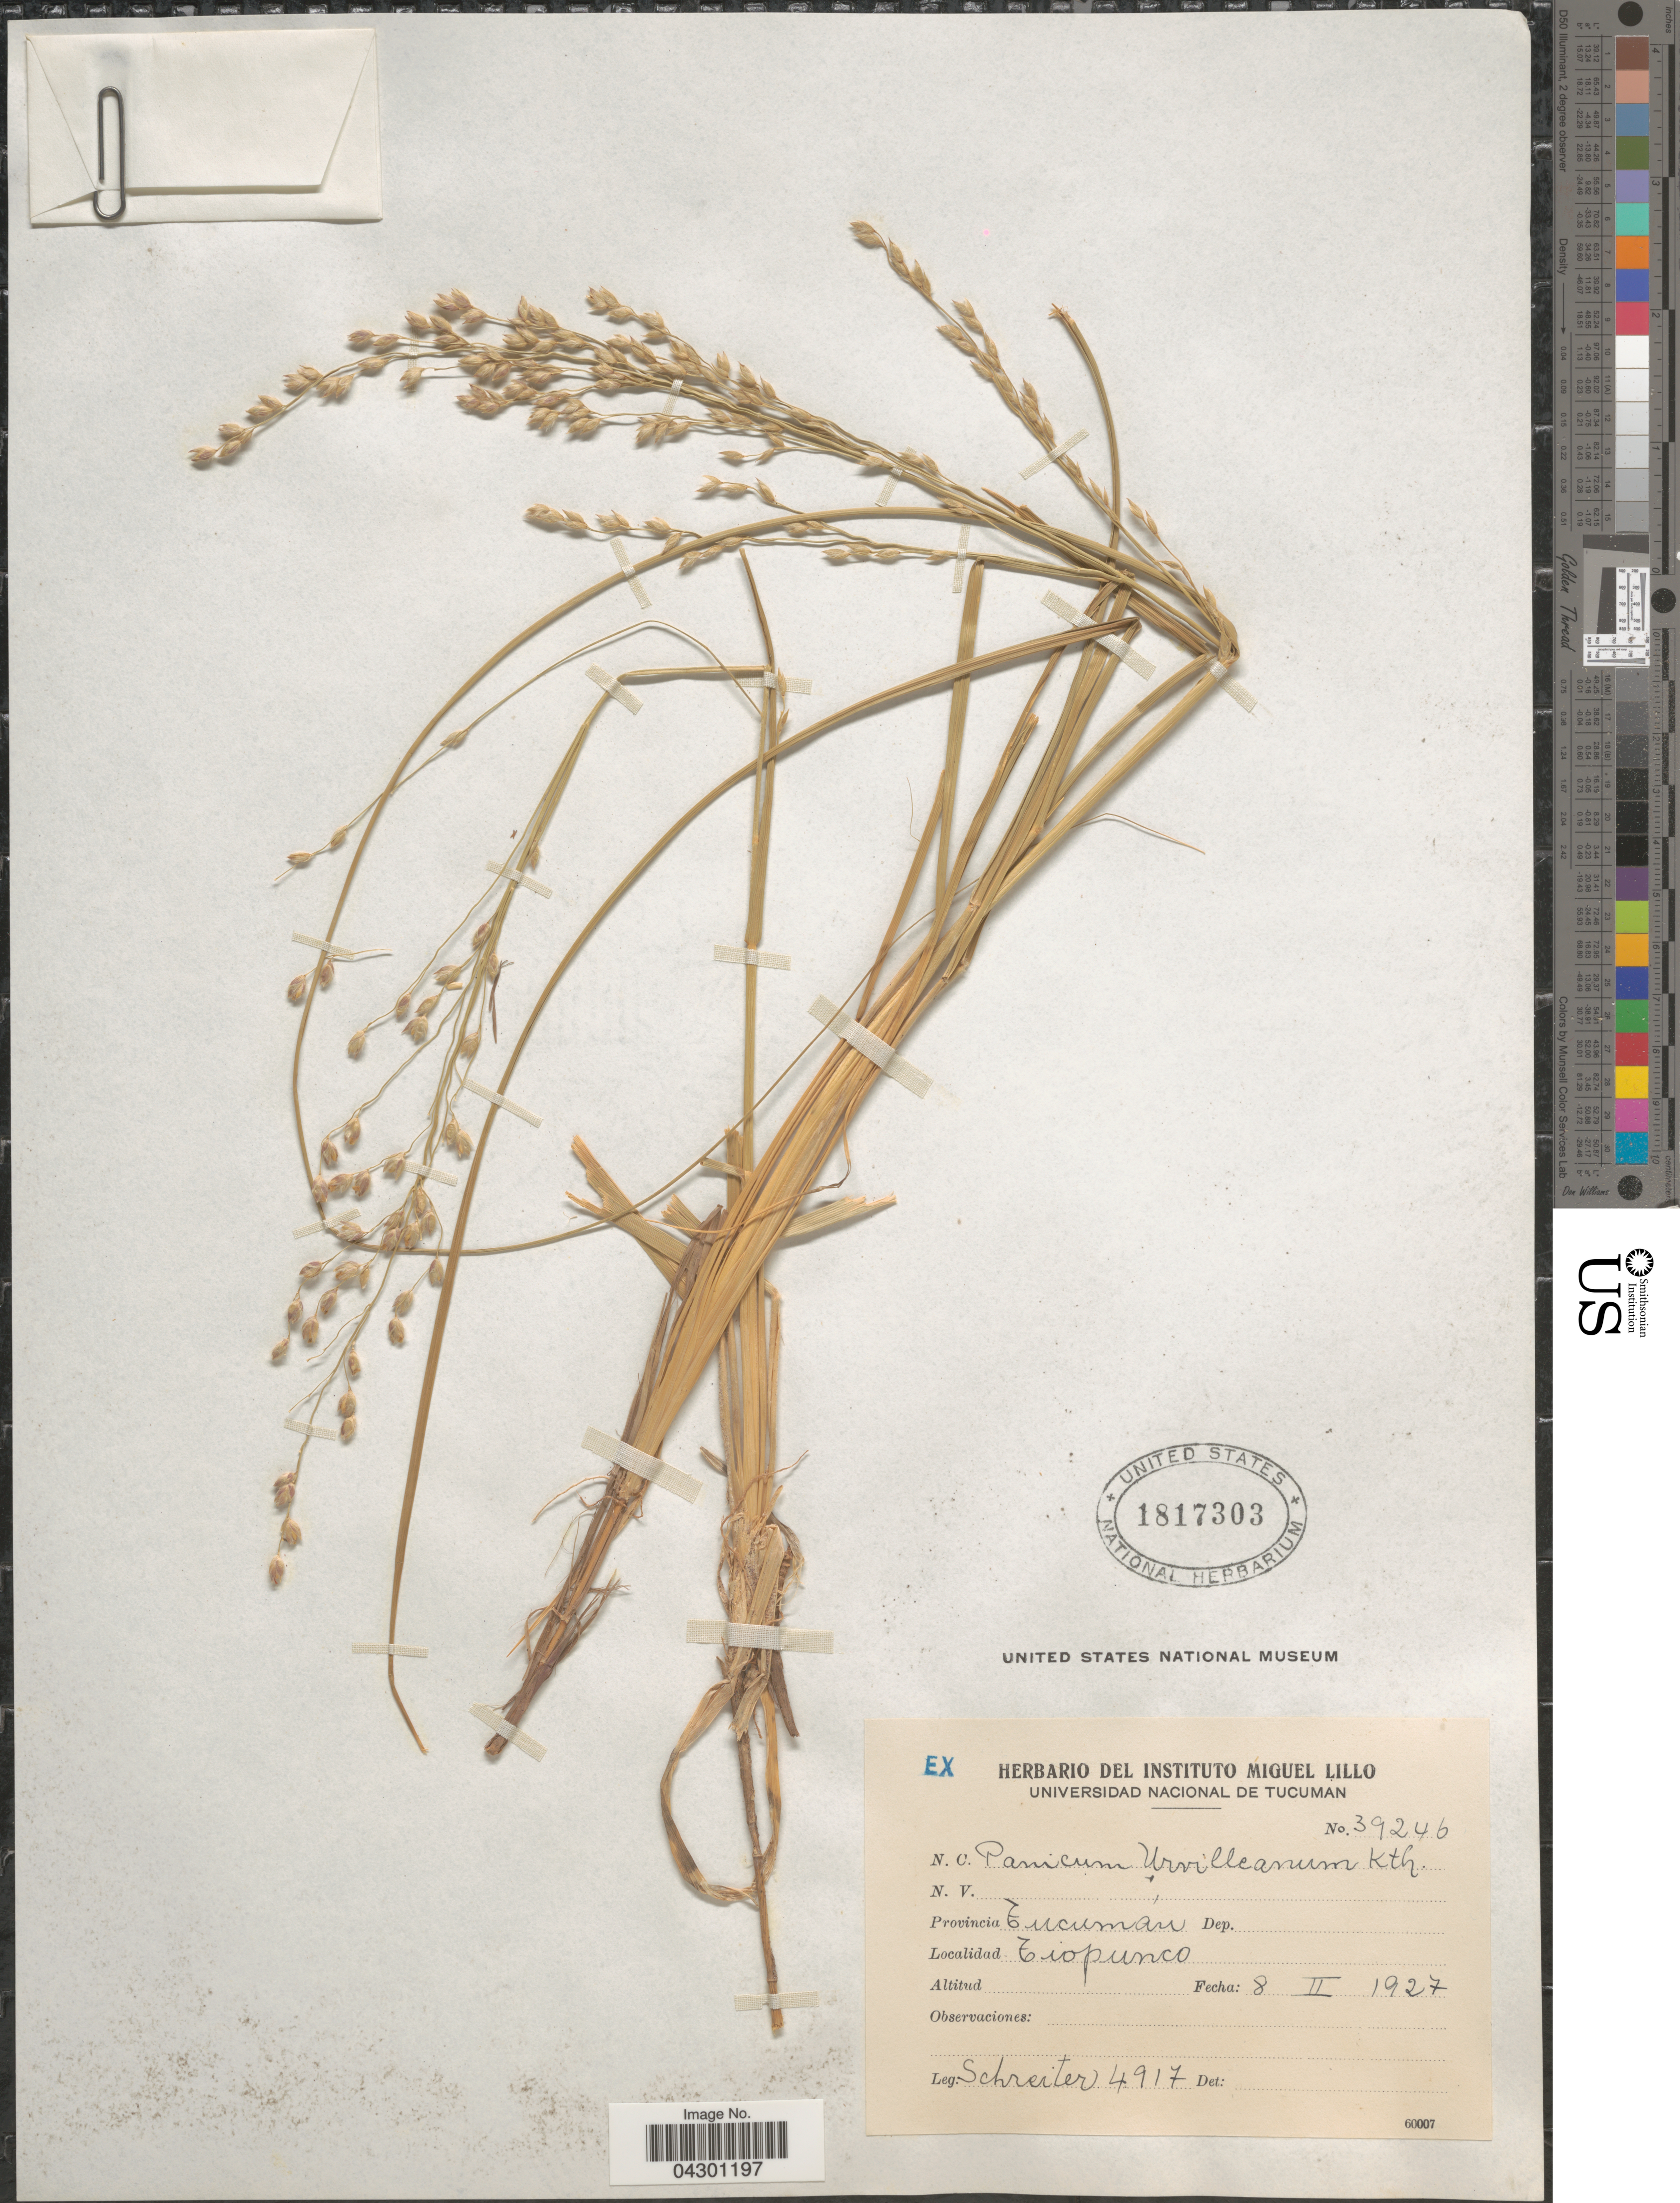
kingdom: Plantae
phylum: Tracheophyta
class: Liliopsida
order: Poales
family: Poaceae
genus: Panicum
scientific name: Panicum urvilleanum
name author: Kunth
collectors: -. Schreiter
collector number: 4917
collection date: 1927-02-08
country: Argentina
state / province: Tucuman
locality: Tiopunco.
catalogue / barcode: US 1817303